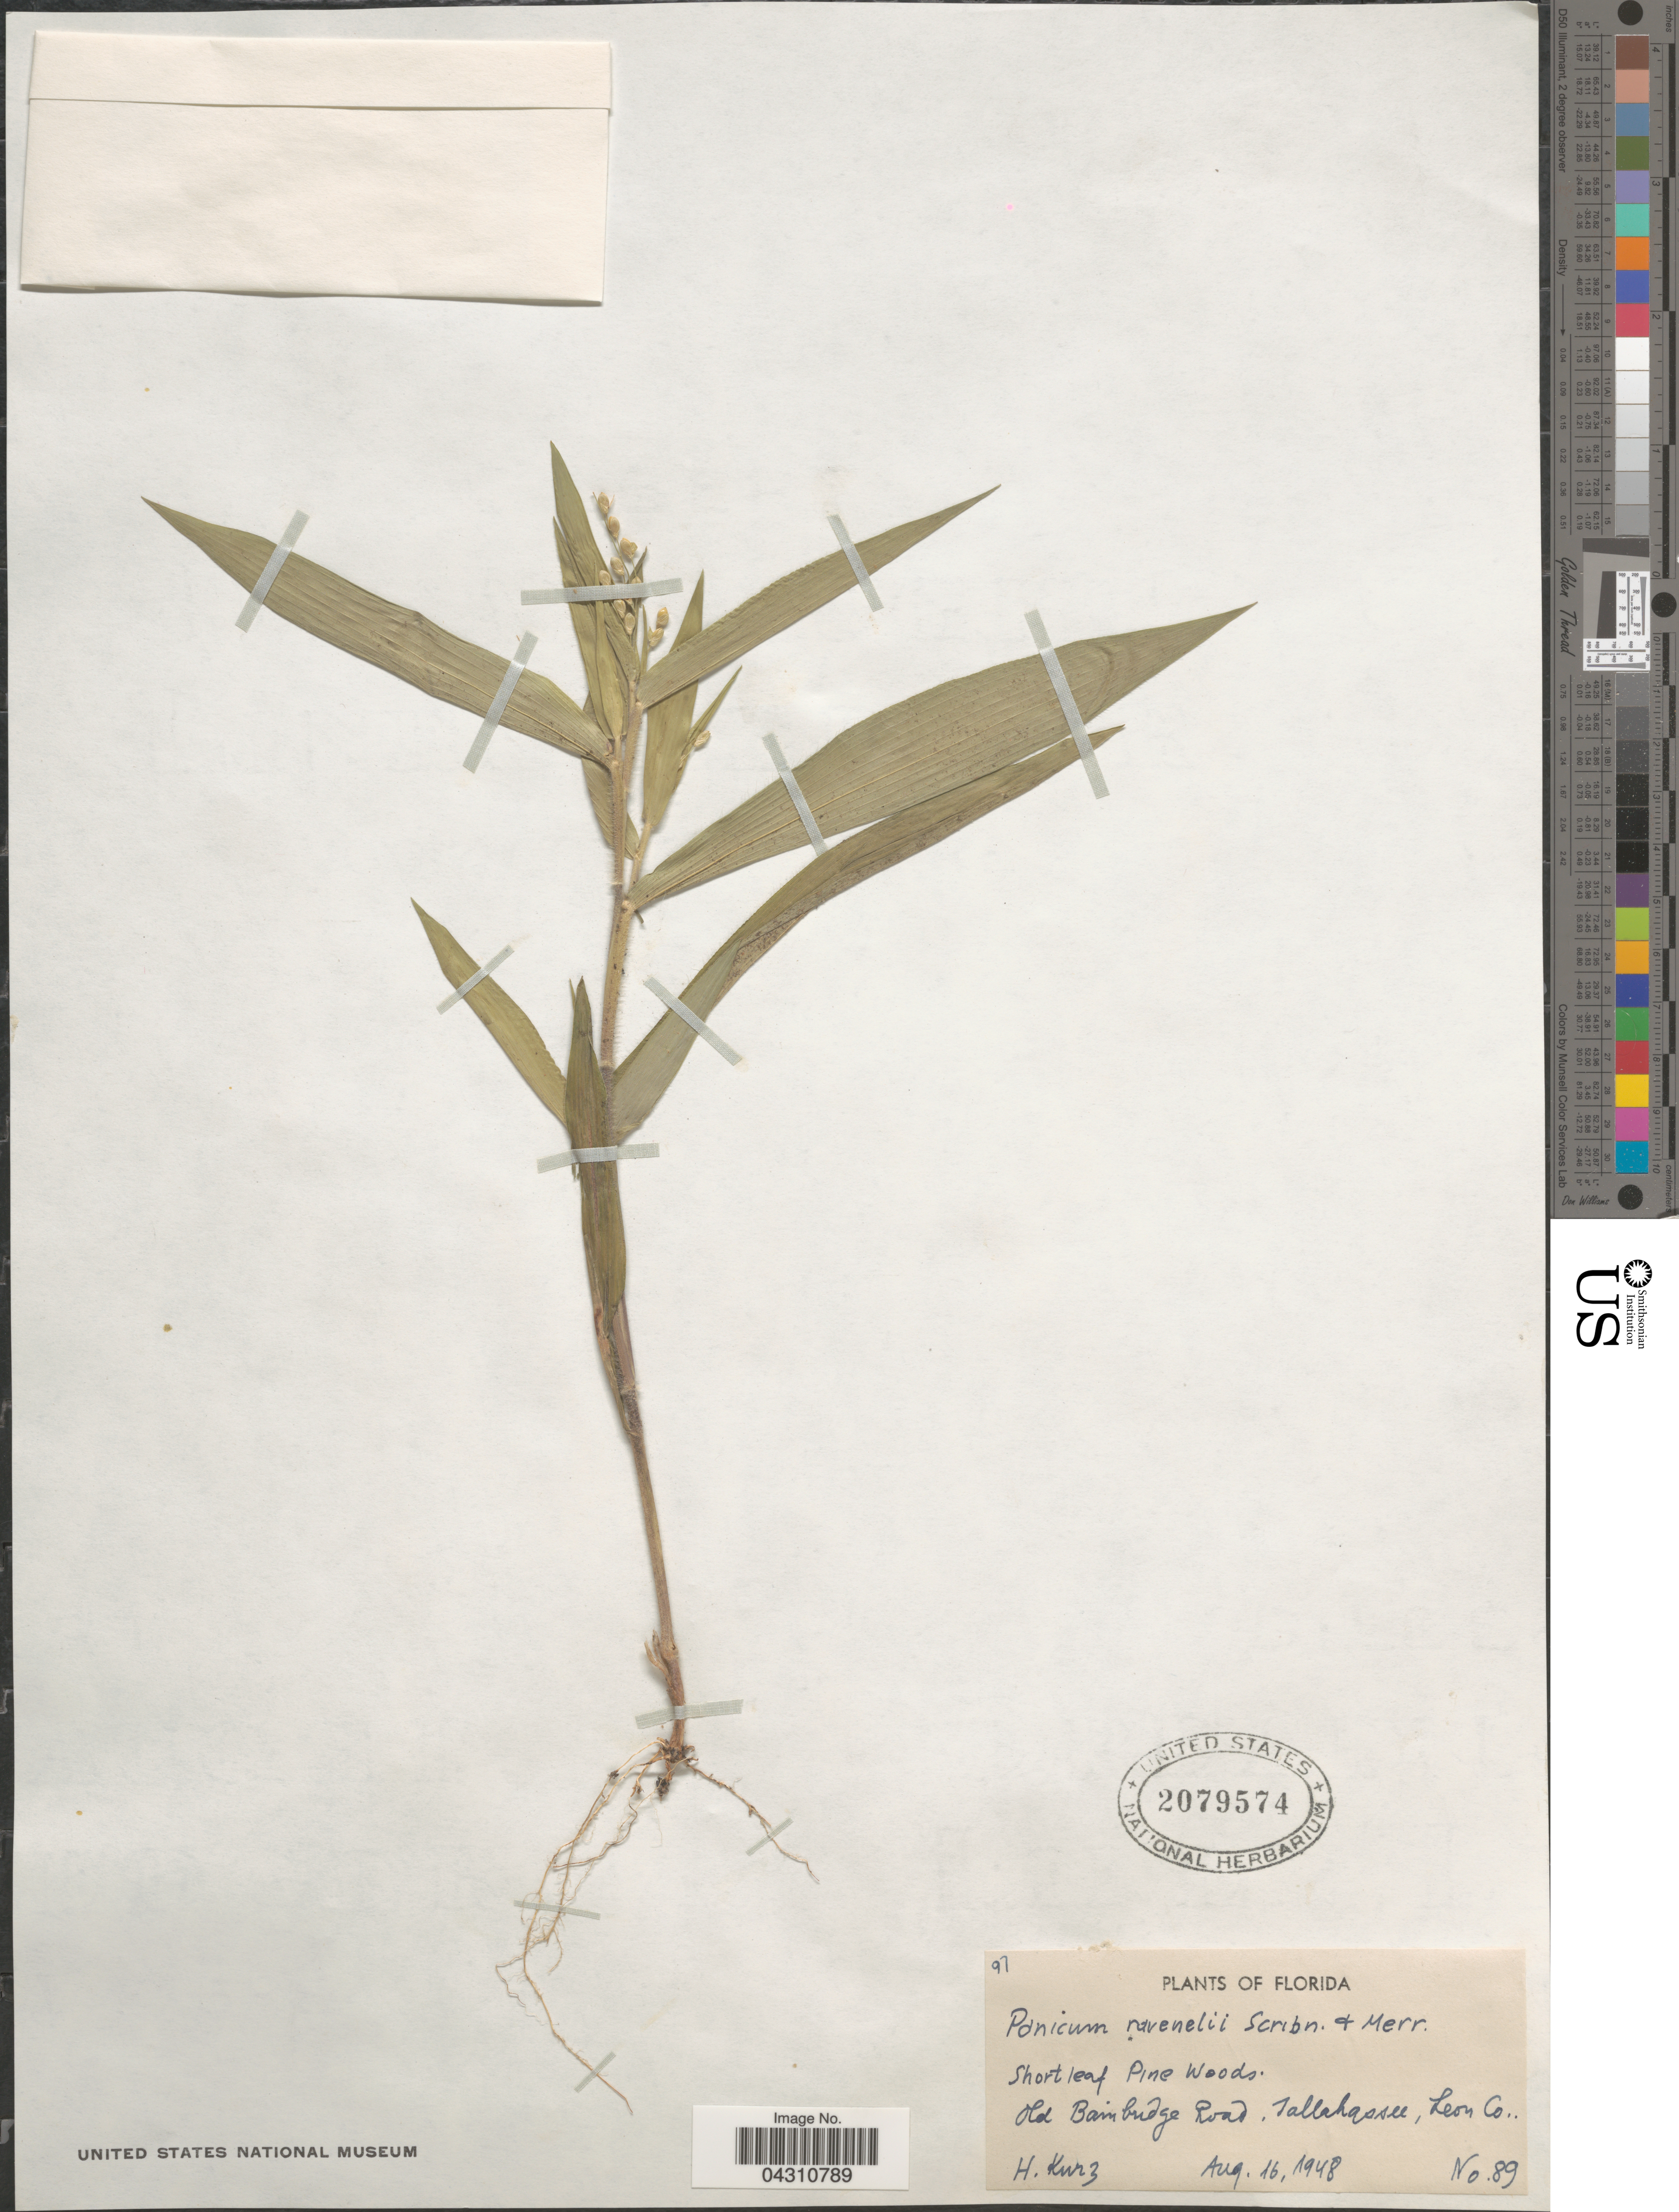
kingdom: Plantae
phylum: Tracheophyta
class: Liliopsida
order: Poales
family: Poaceae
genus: Dichanthelium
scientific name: Dichanthelium ravenelii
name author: (Scribn. & Merr.) Gould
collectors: H. Kurz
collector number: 97*/89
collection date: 1948-08-16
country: United States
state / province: Florida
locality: Short leaf pine woods. Old Bambridge Road. Tallahassee, Leon Co.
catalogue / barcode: US 2079574